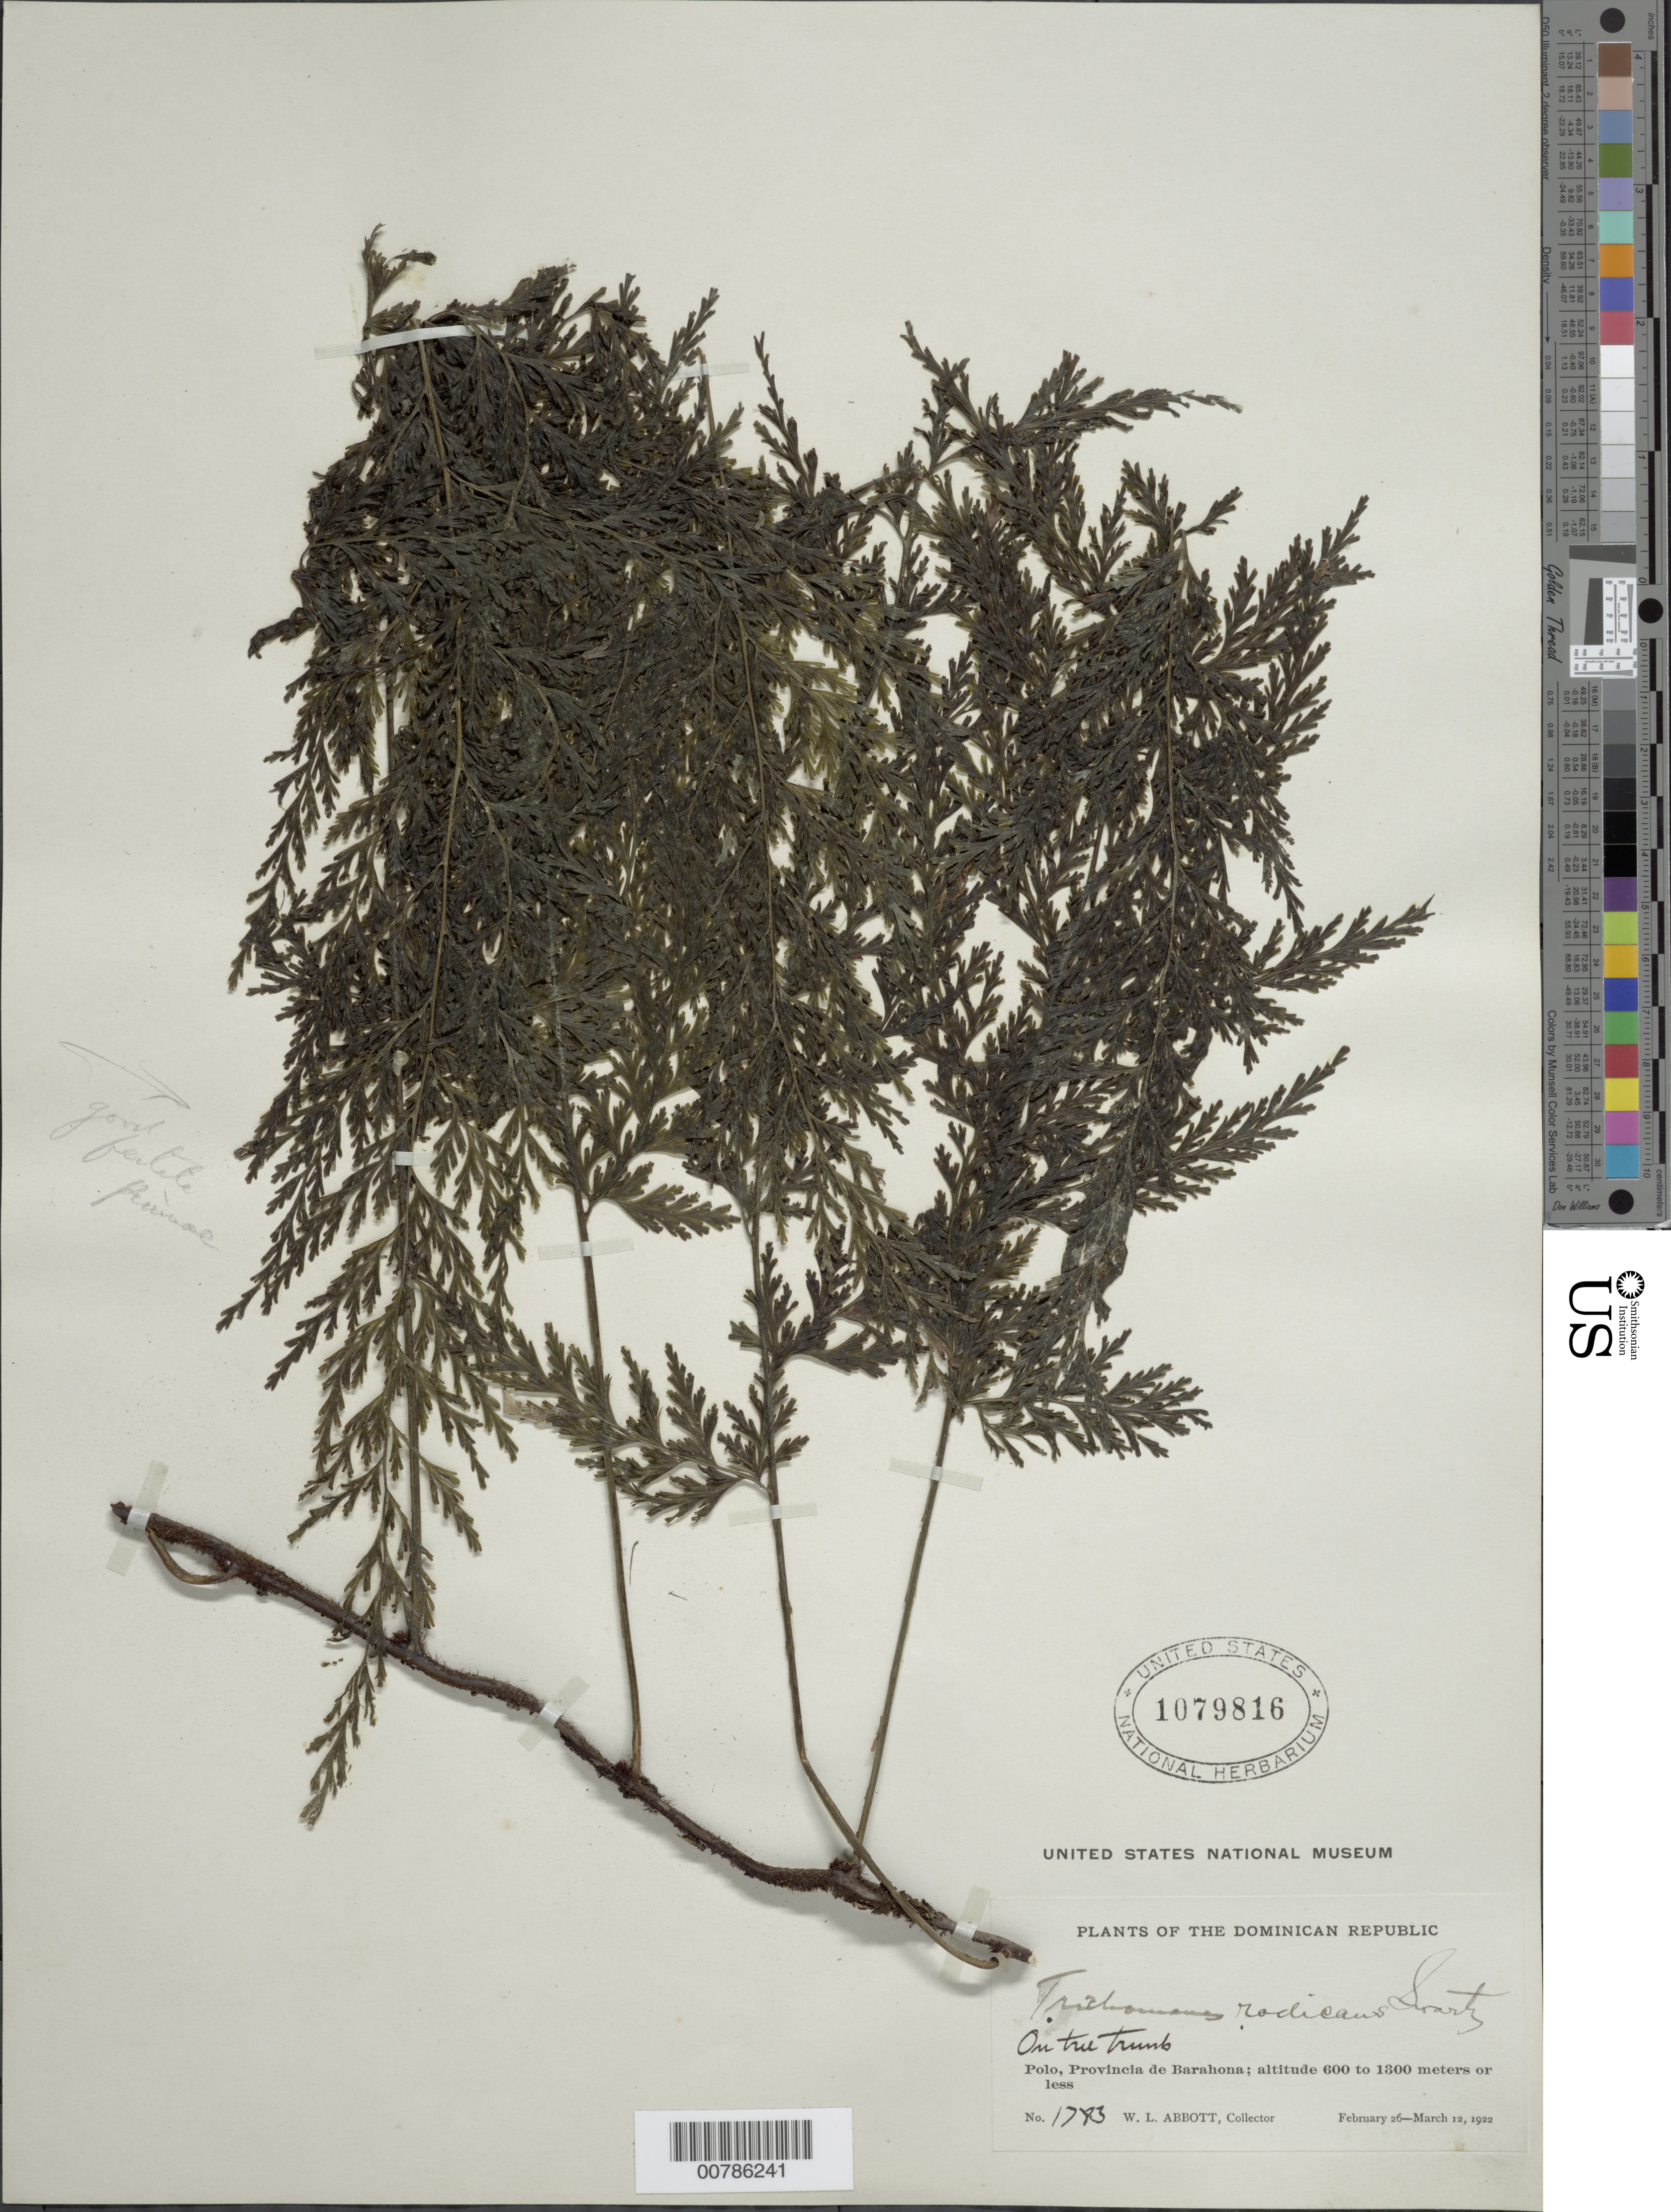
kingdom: Plantae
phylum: Tracheophyta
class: Polypodiopsida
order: Hymenophyllales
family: Hymenophyllaceae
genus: Vandenboschia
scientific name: Vandenboschia radicans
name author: (Sw.) Copel.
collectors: W. L. Abbott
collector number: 1783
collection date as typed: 26 Feb 1922 12 Mar 1922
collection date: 1922-02-26/1922-03-12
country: Dominican Republic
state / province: Barahona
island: Hispaniola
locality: Polo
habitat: On tree trunk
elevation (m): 600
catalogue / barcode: US 1079816